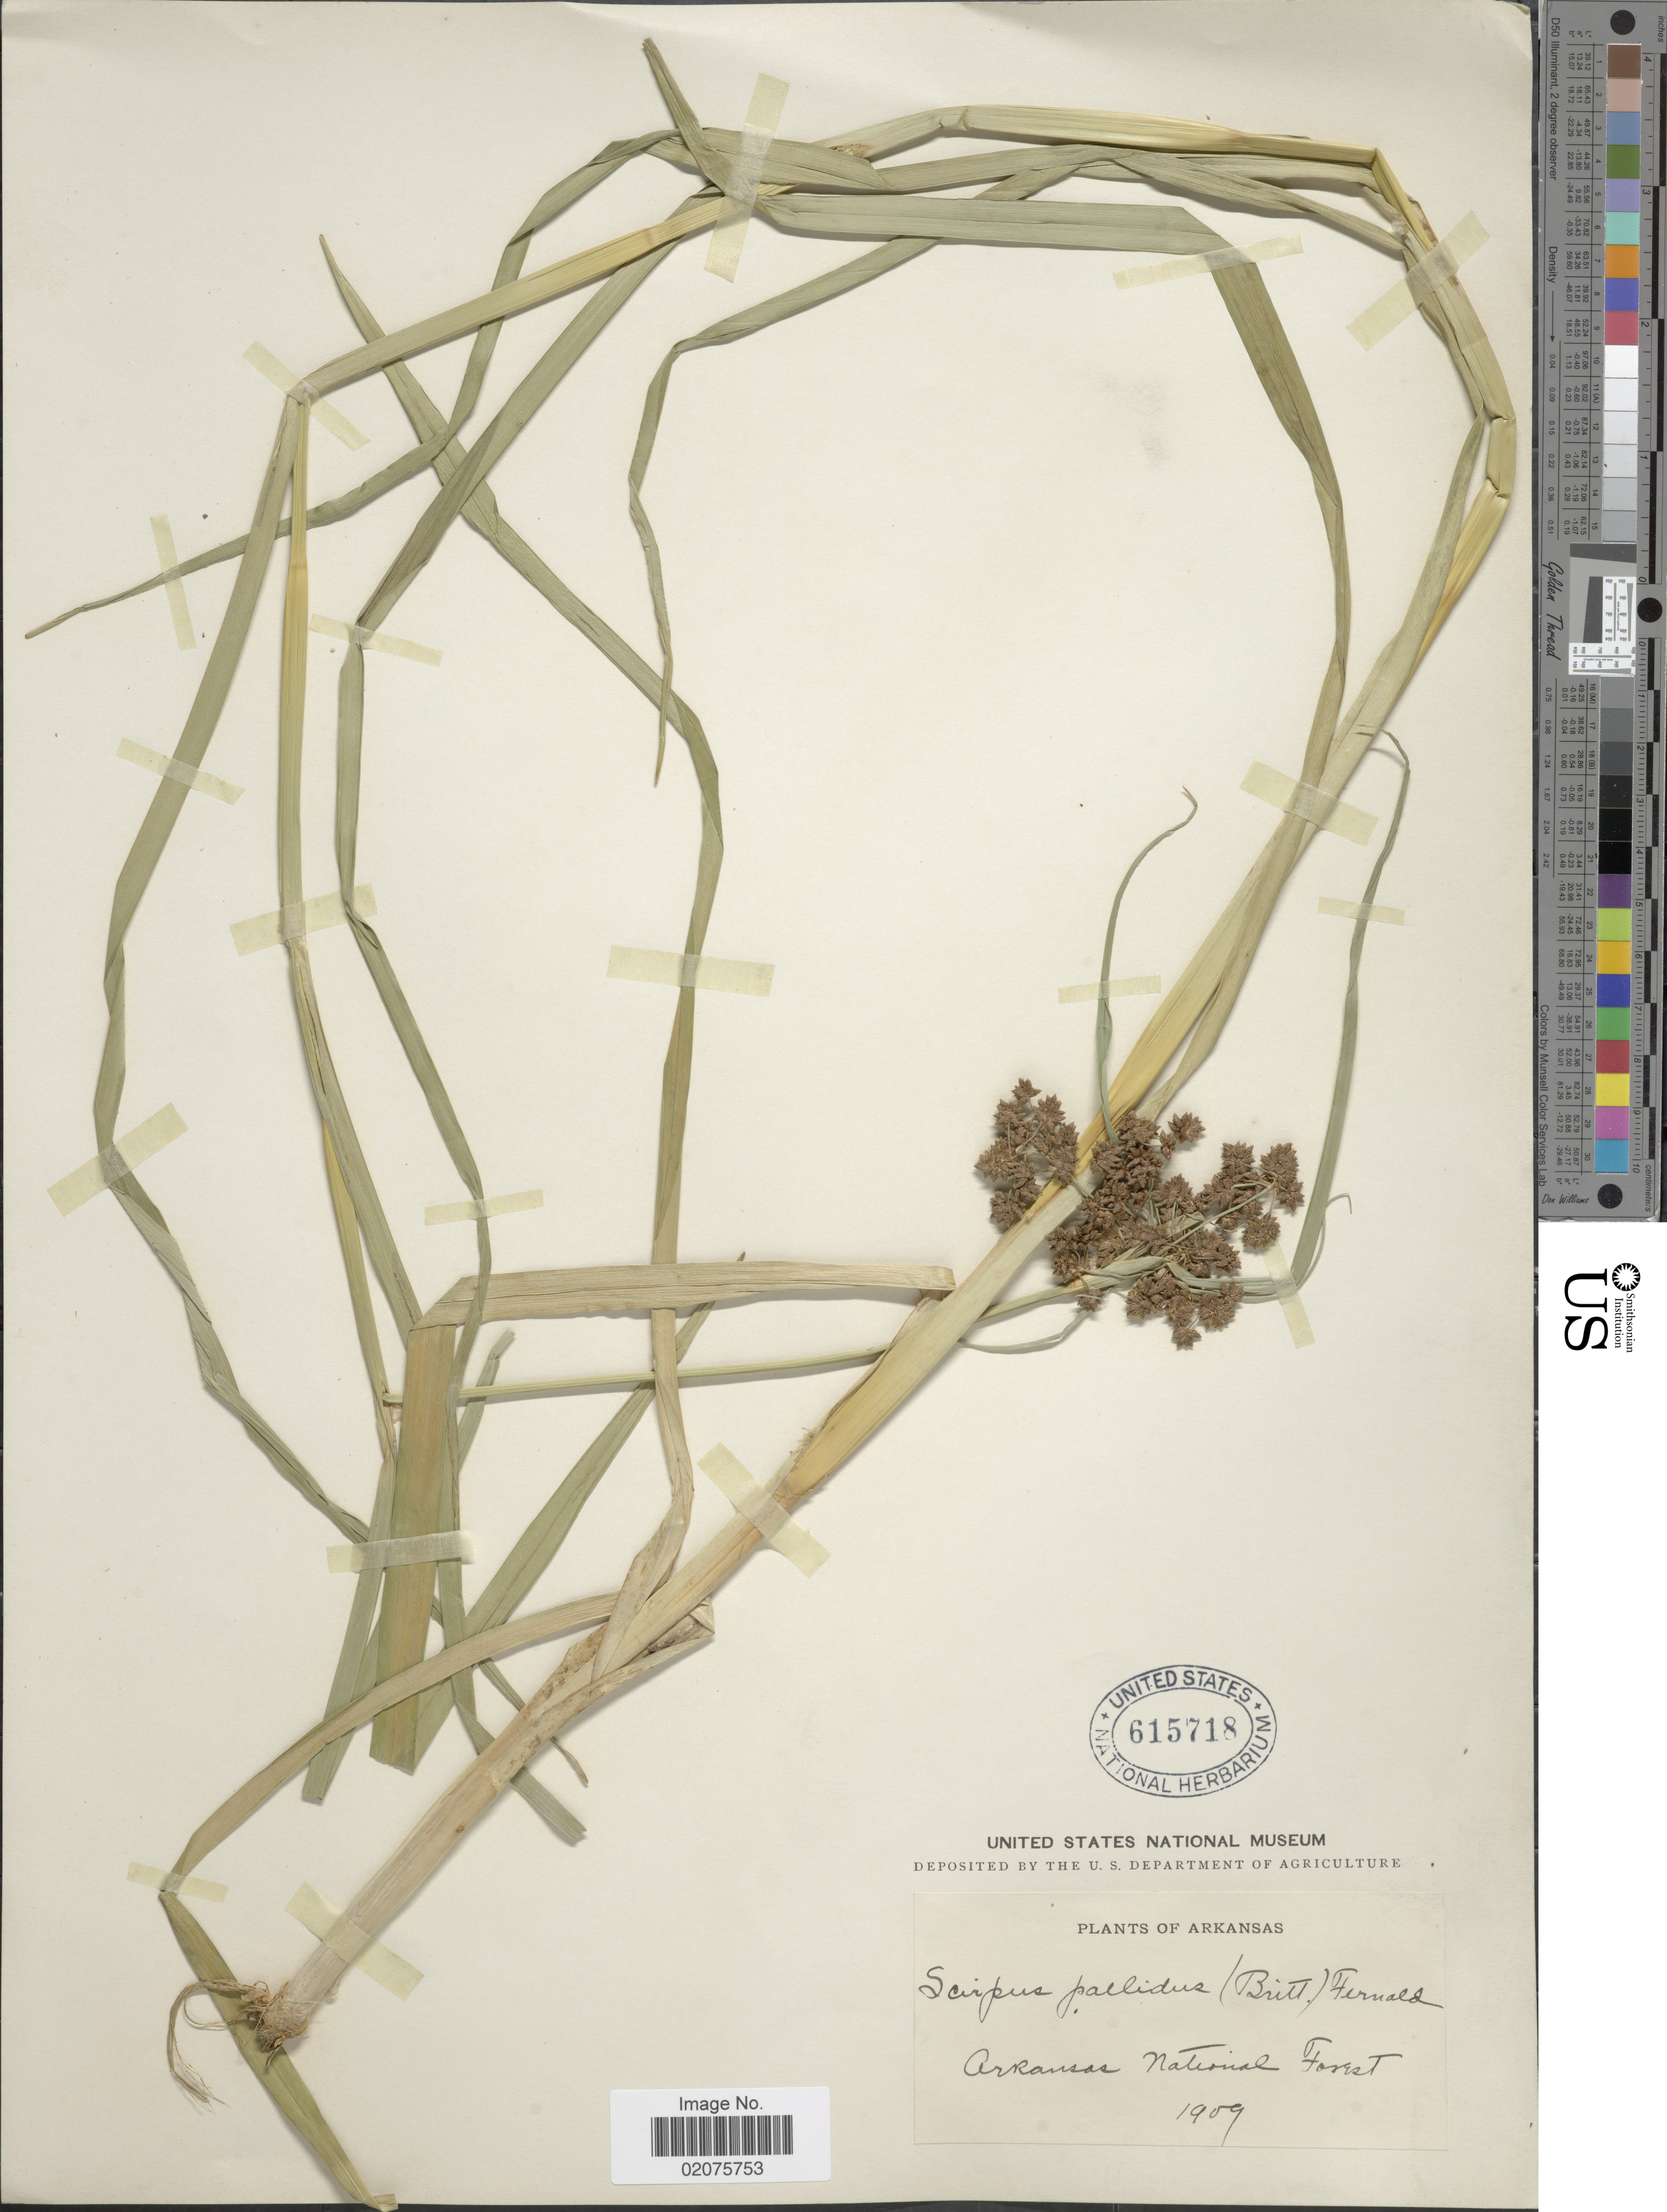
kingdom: Plantae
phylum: Tracheophyta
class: Liliopsida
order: Poales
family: Cyperaceae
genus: Scirpus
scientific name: Scirpus pallidus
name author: (Britton) Fernald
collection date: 1909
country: United States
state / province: Arkansas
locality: Arkansas National Forest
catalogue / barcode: US 615718